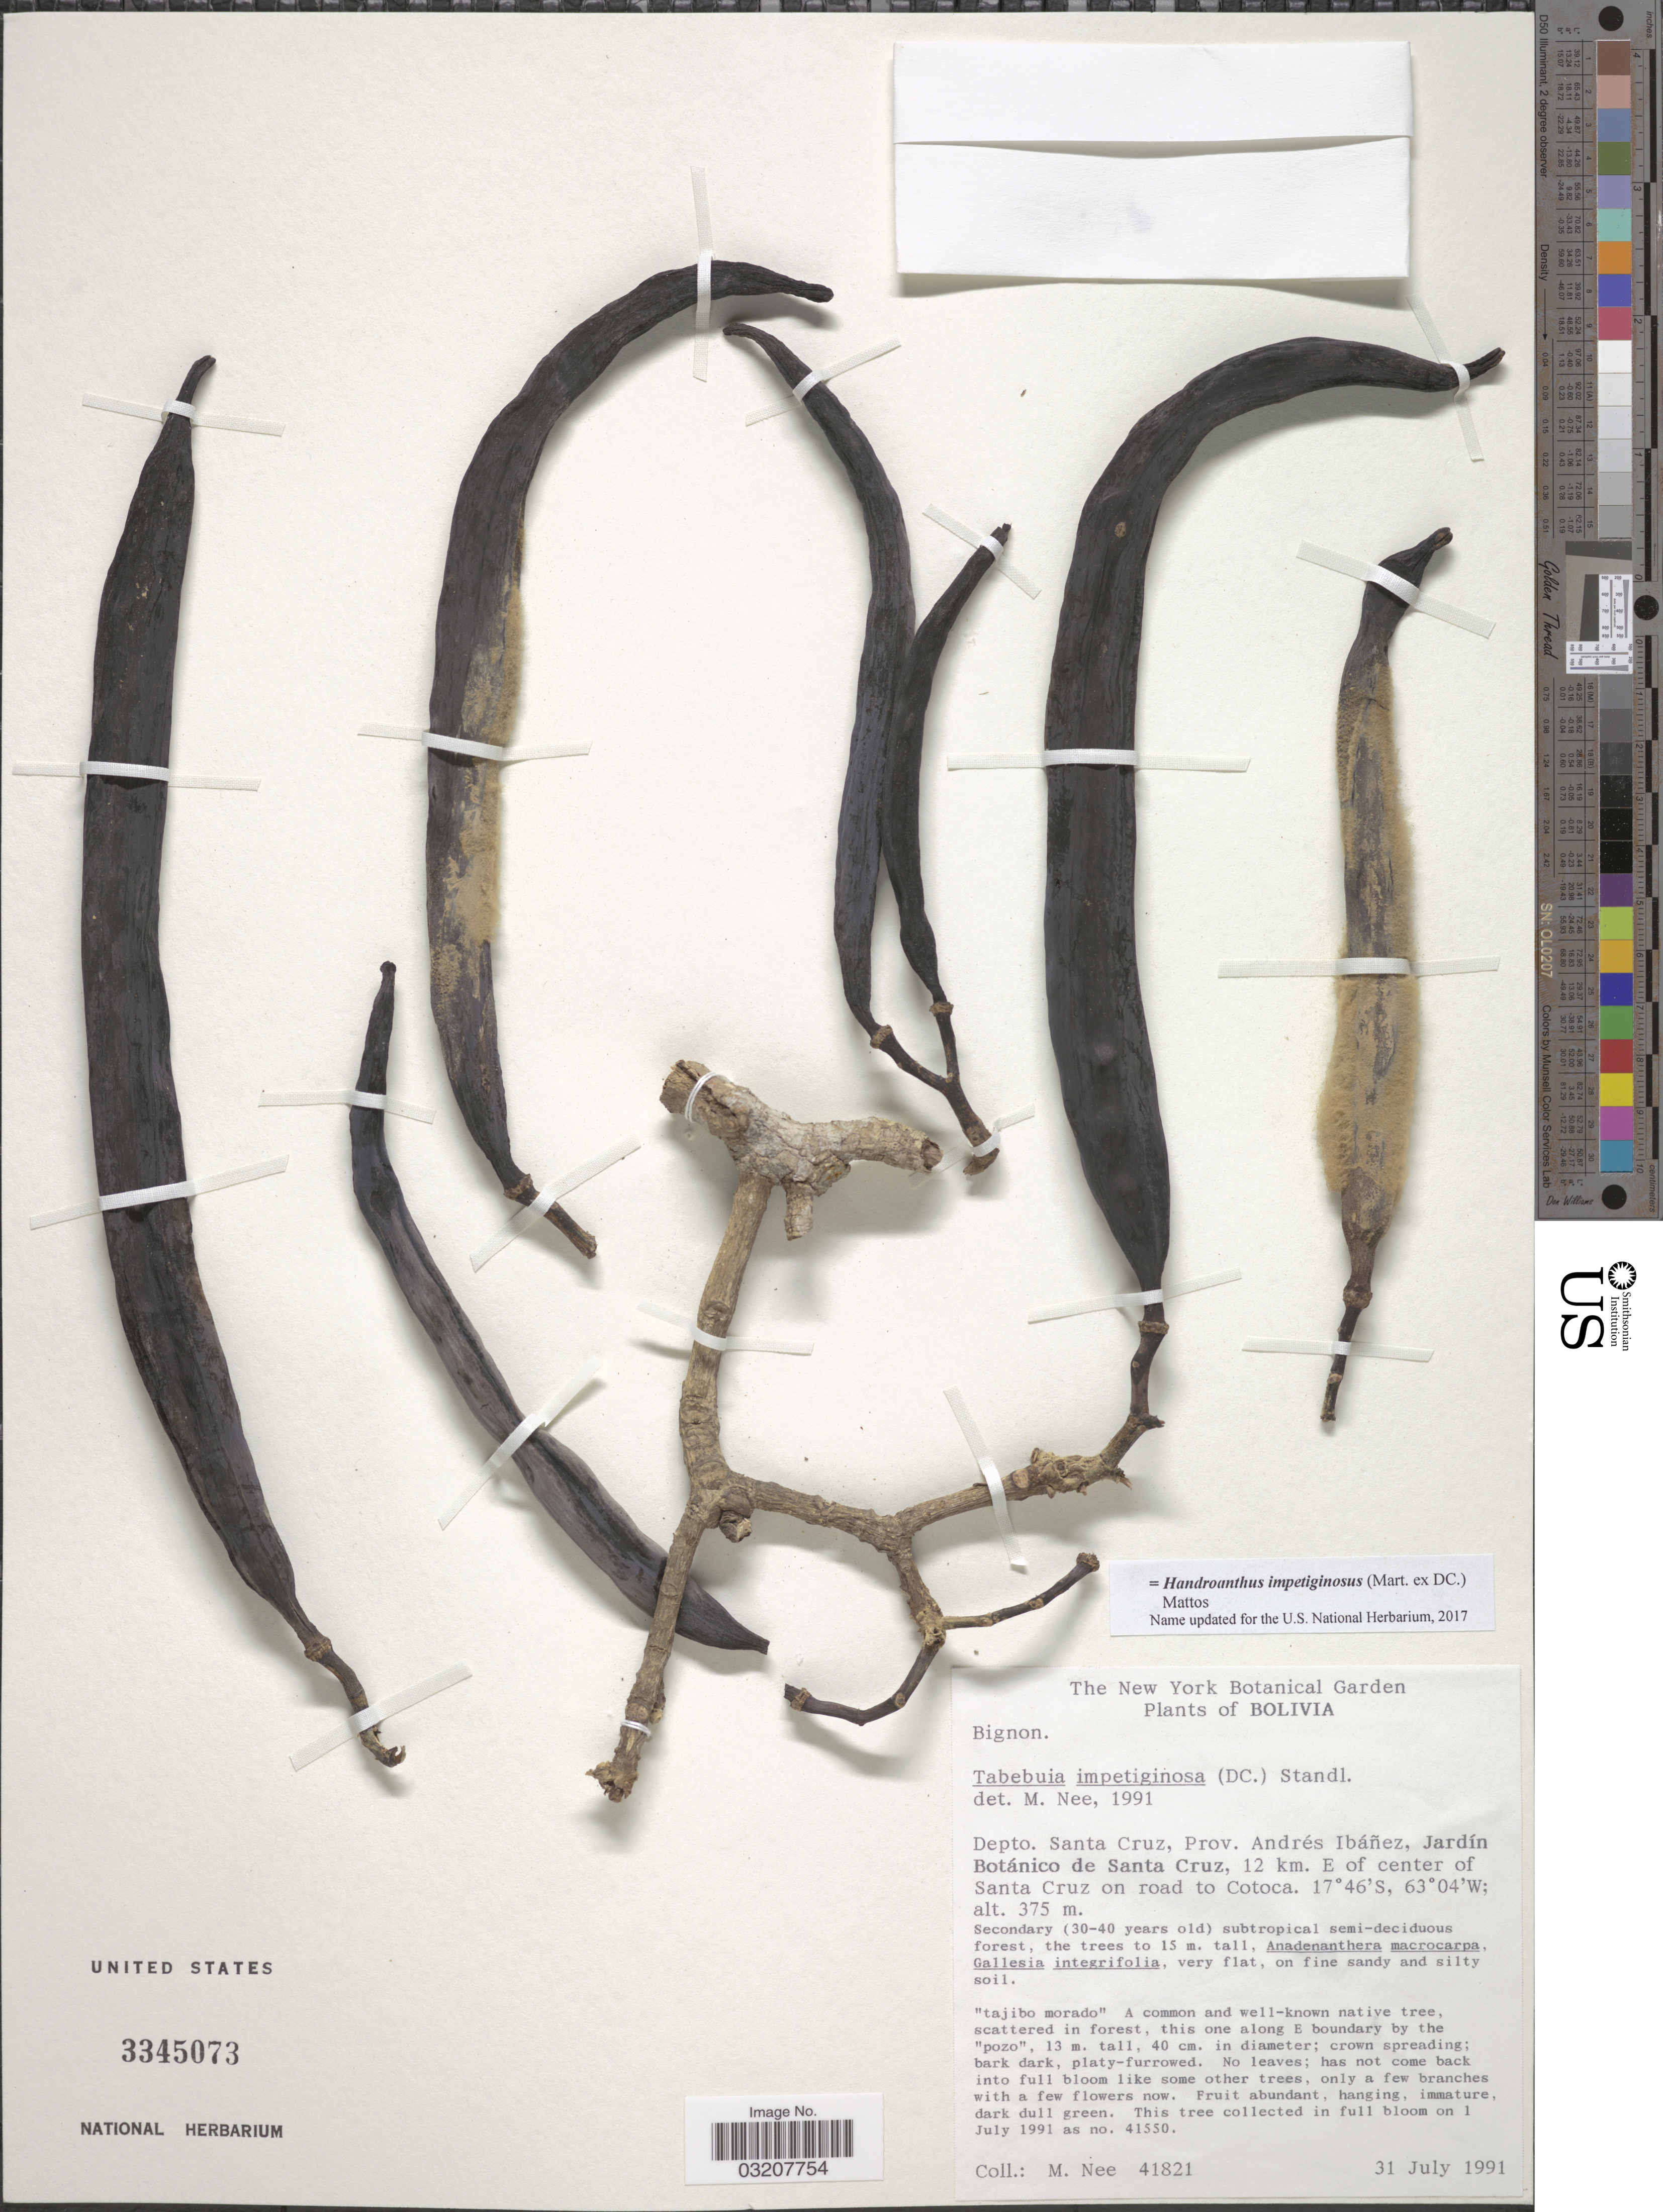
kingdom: Plantae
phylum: Tracheophyta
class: Magnoliopsida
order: Lamiales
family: Bignoniaceae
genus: Handroanthus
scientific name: Handroanthus impetiginosus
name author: (Mart. ex DC.) Mattos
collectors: M. Nee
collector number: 41821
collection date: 1991-07-31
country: Bolivia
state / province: Santa Cruz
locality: Depto. Santa Cruz, Prov. Andrés Ibáñez, Jardín Botánico de Santa Cruz, 12 km. E of center of Santa Cruz on road to Cotoca.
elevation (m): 375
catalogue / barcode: US 3345073